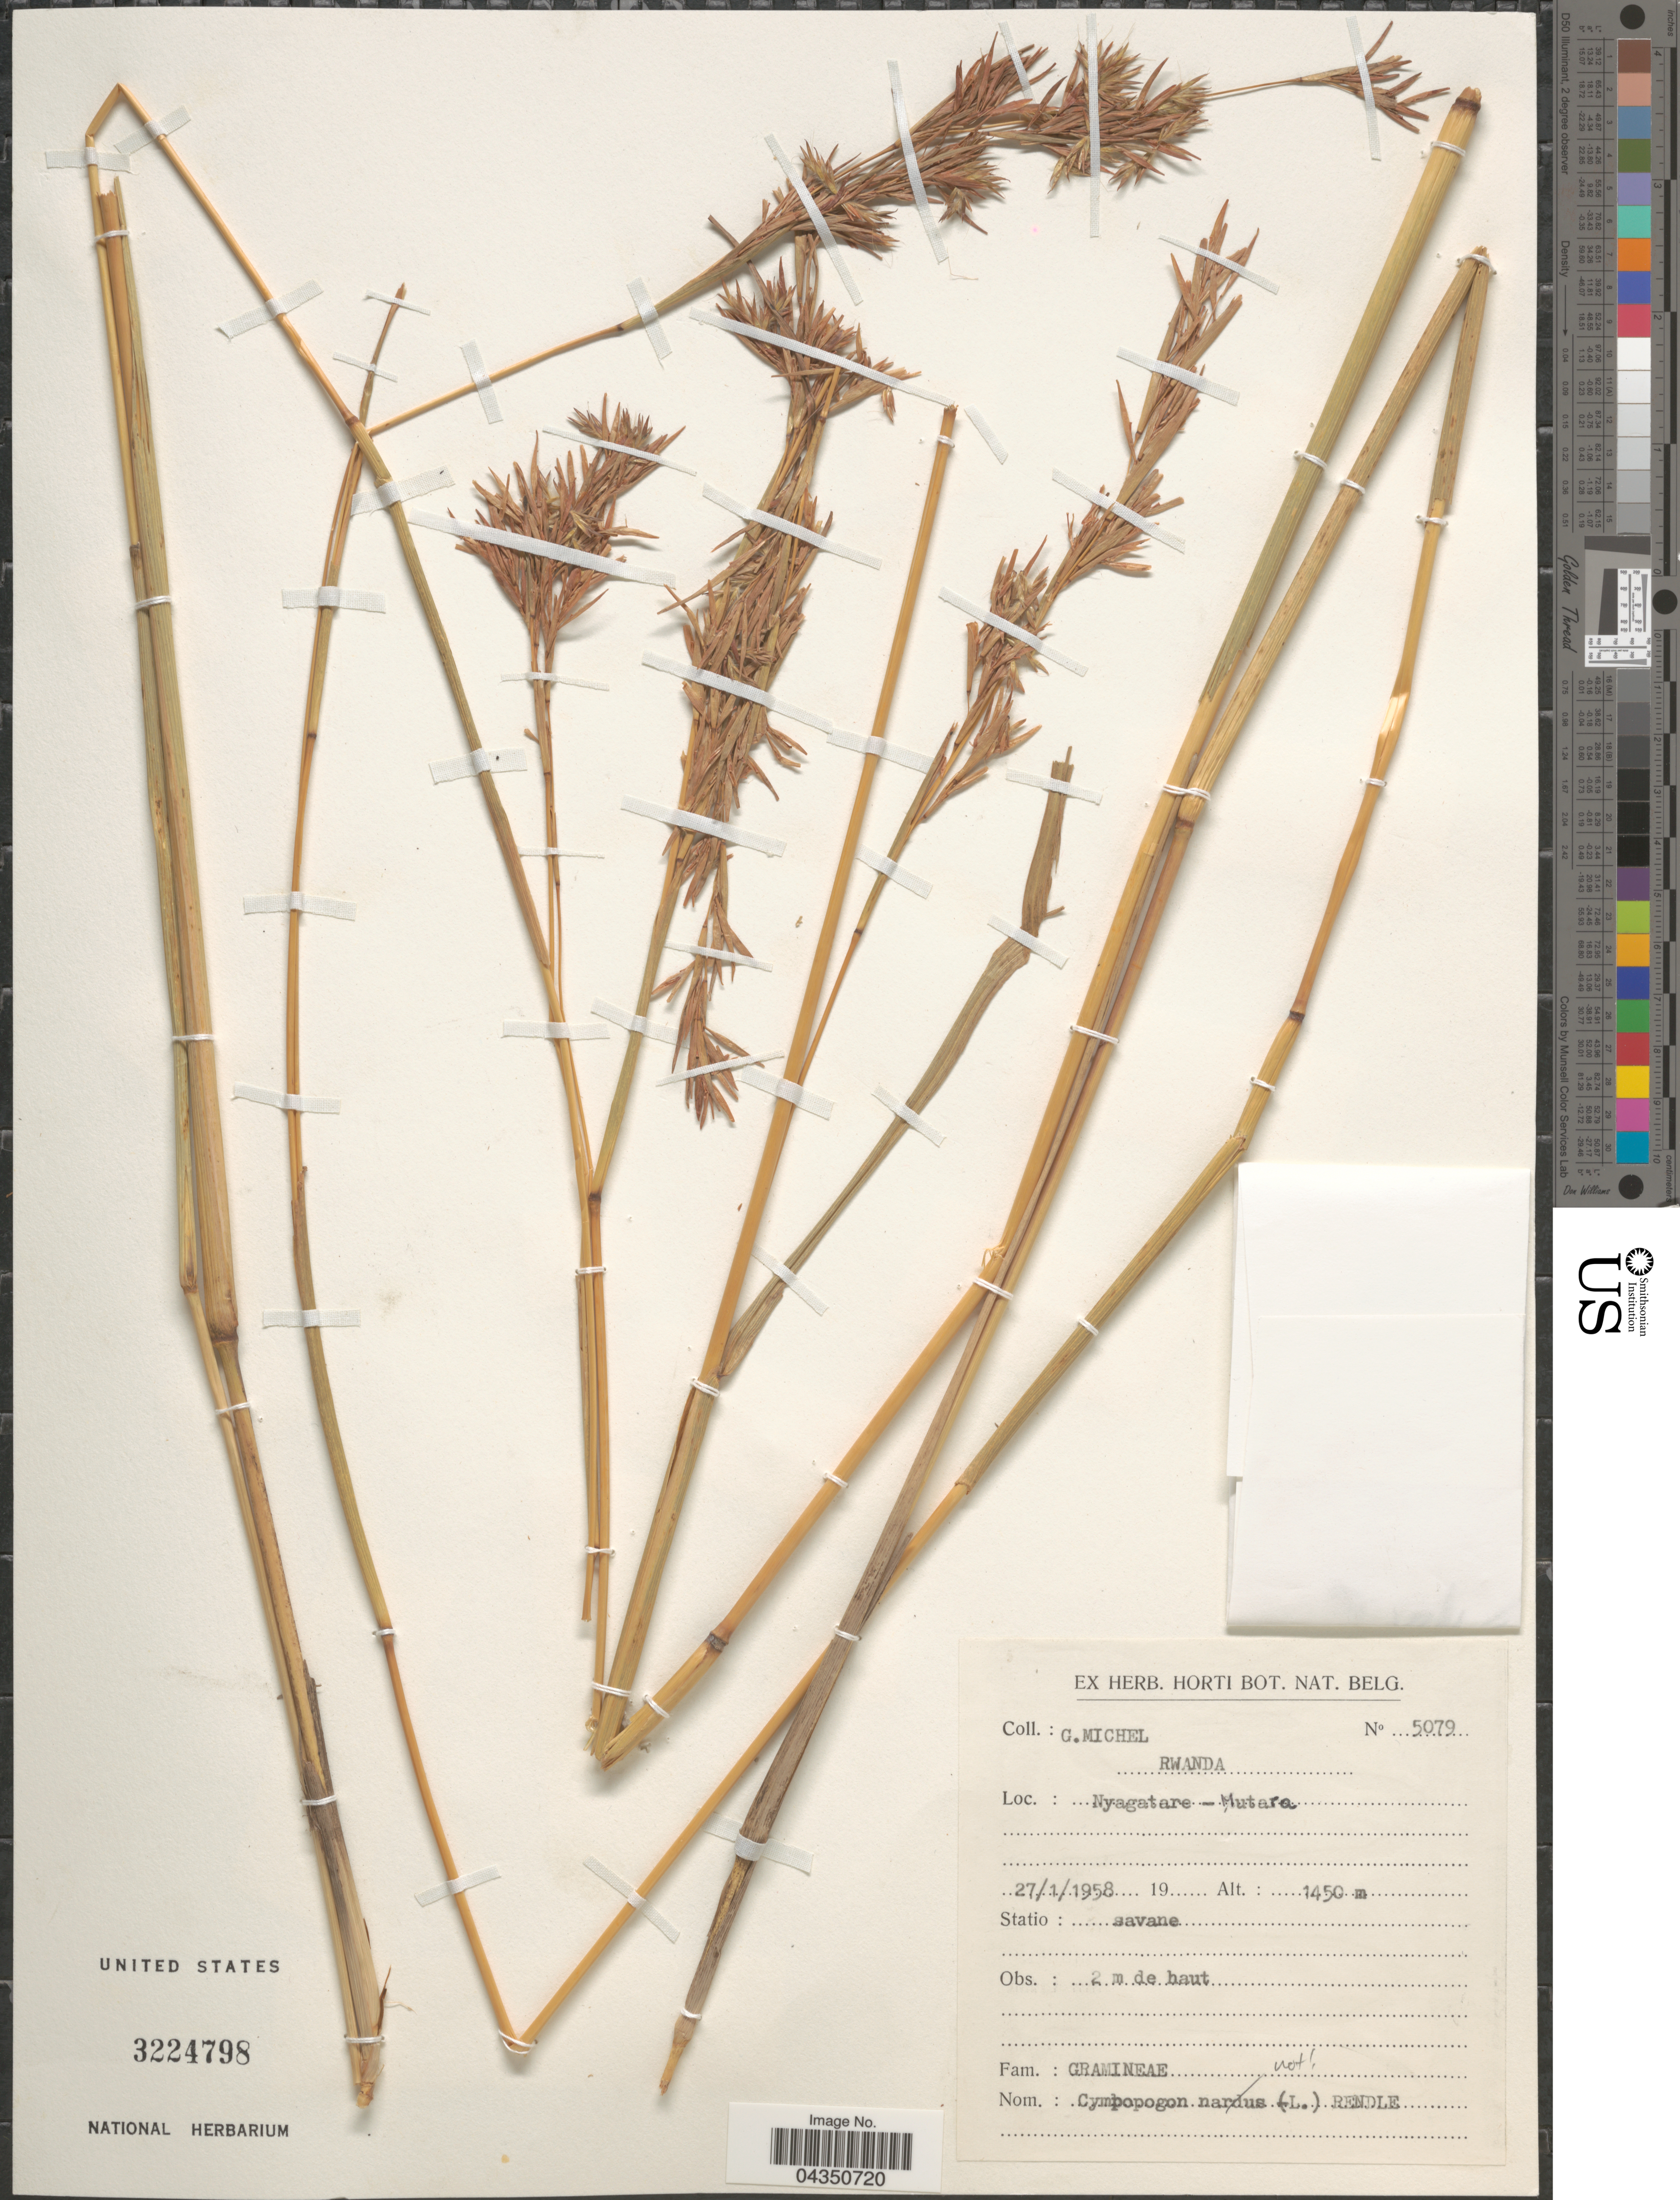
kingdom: Plantae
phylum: Tracheophyta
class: Liliopsida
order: Poales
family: Poaceae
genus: Cymbopogon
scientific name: Cymbopogon sp.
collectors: G. Michel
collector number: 5079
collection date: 1958-01-27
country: Rwanda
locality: Nyagatare-Mutara.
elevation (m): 1450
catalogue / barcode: US 3224798